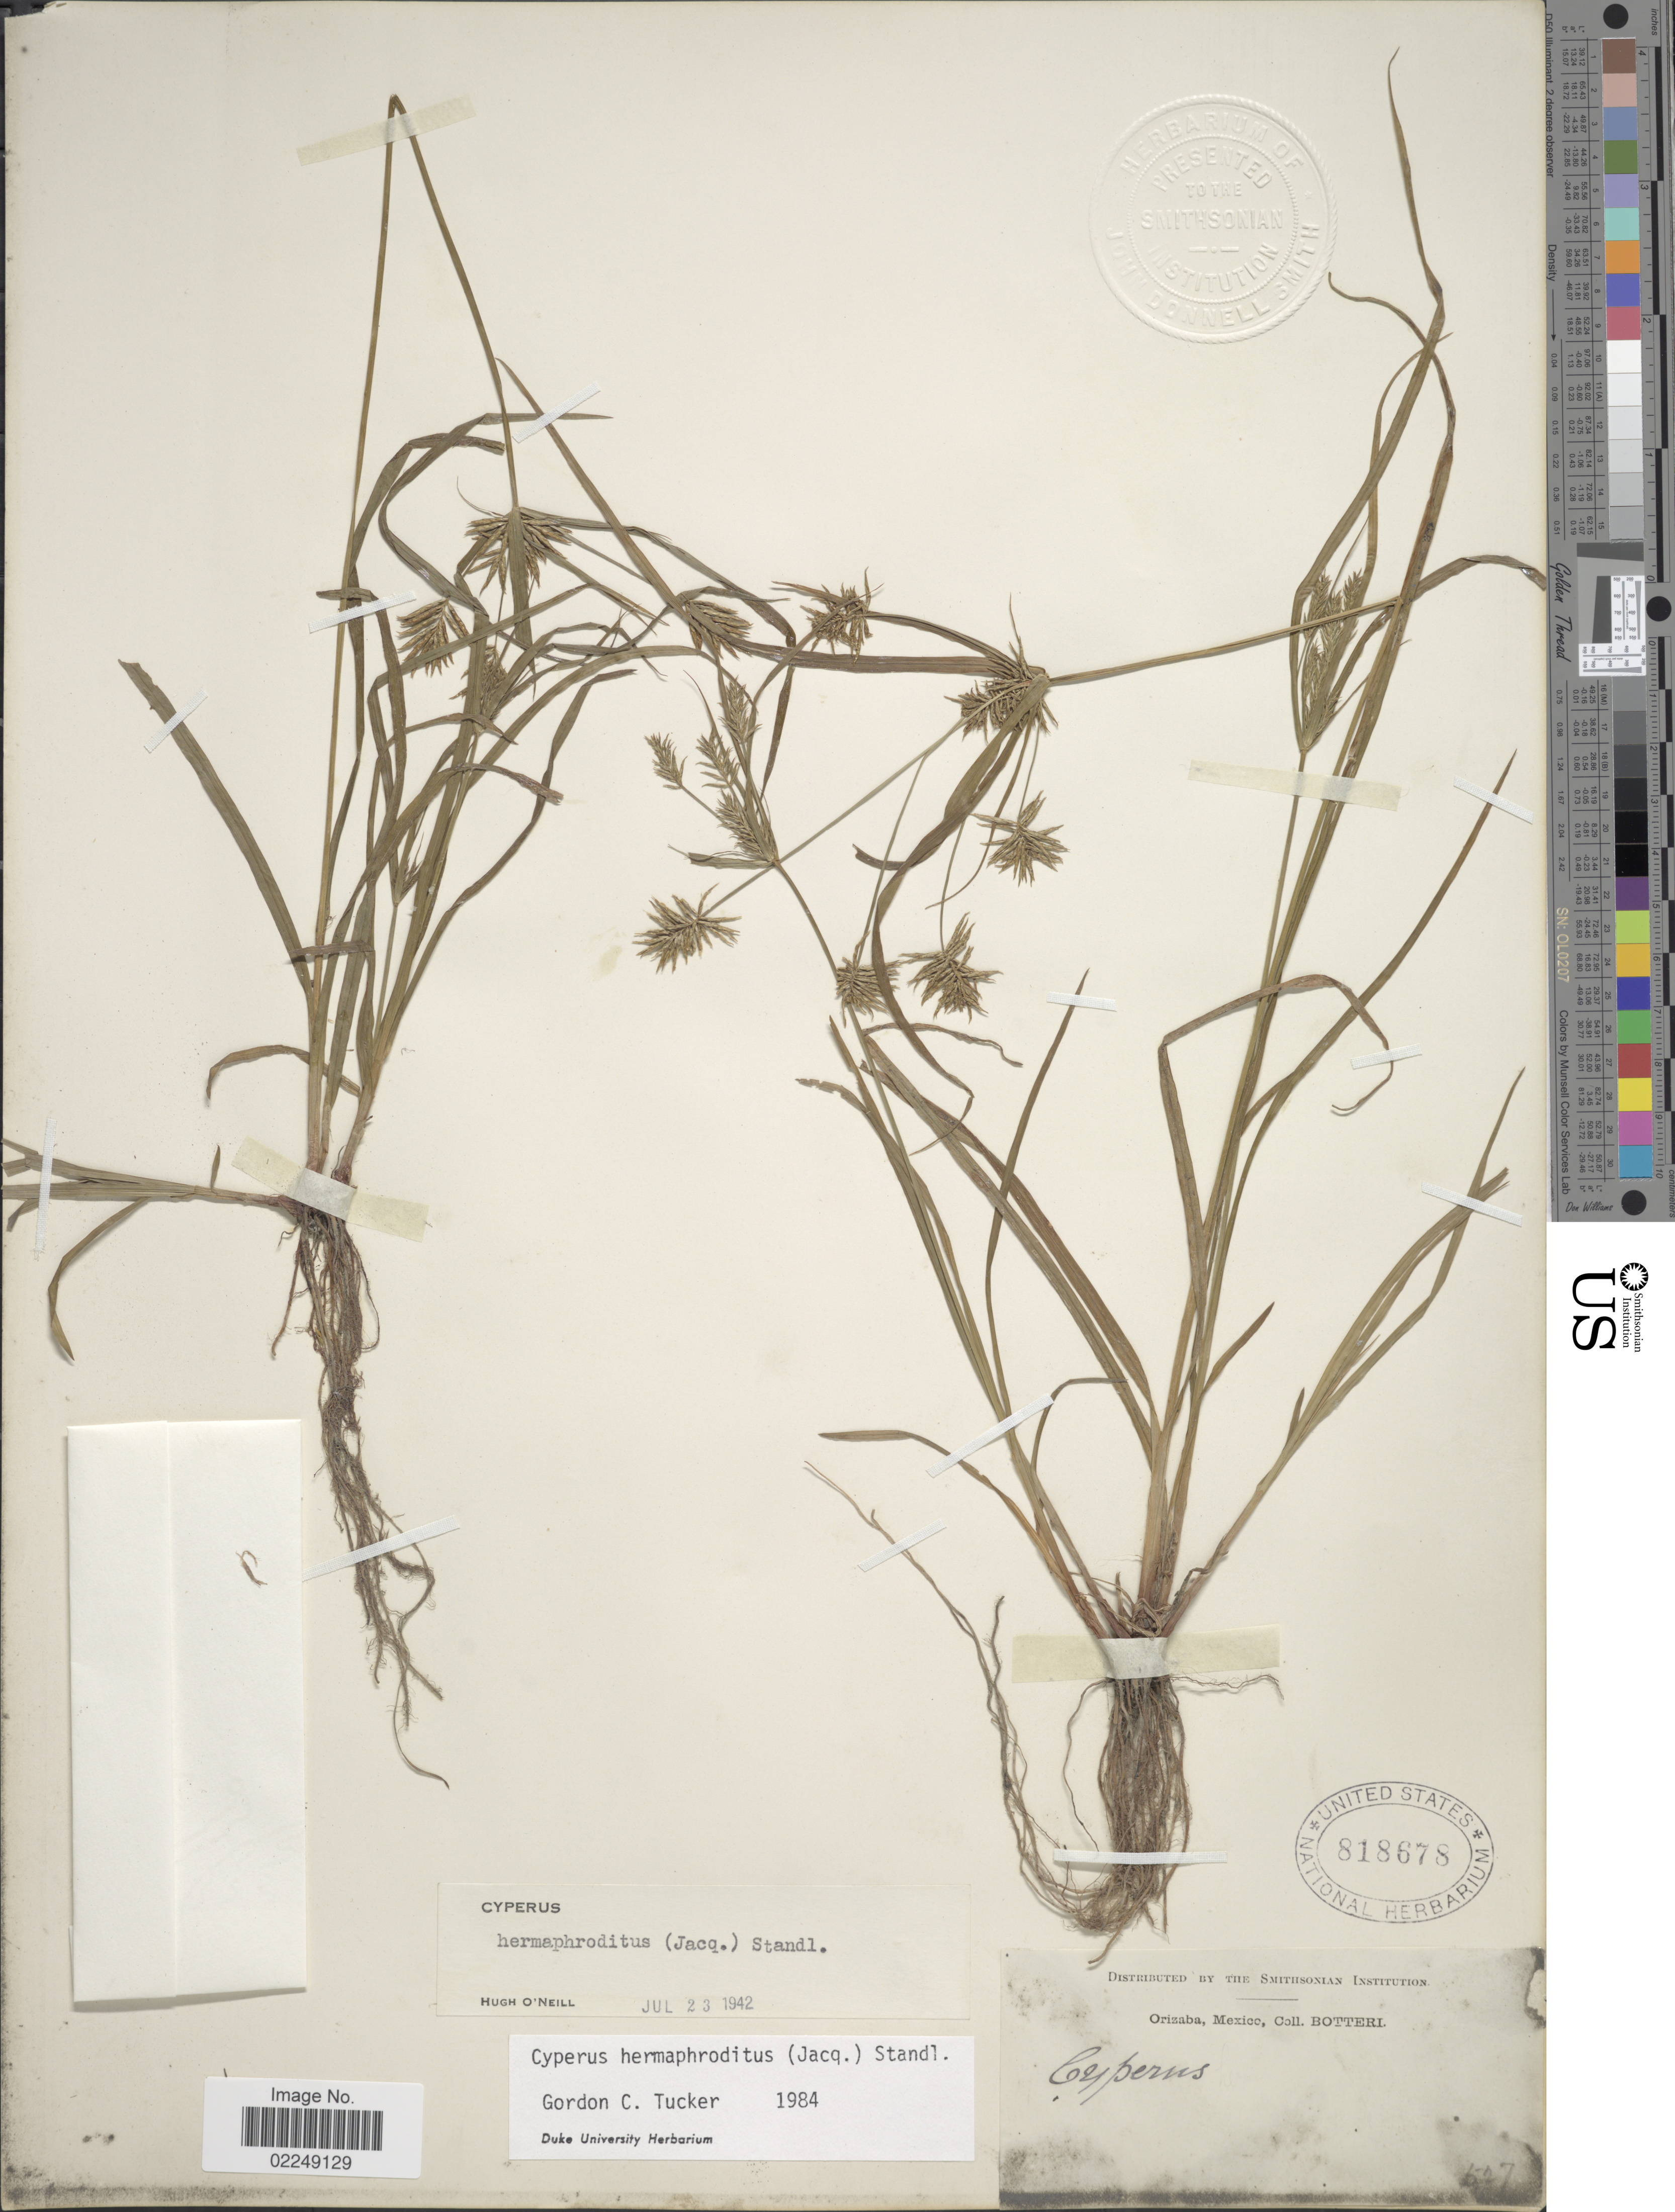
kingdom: Plantae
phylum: Tracheophyta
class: Liliopsida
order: Poales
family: Cyperaceae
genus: Cyperus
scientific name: Cyperus hermaphroditus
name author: (Jacq.) Standl.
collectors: -. Botteri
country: Mexico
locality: Orizaba, Mexico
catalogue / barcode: US 818678